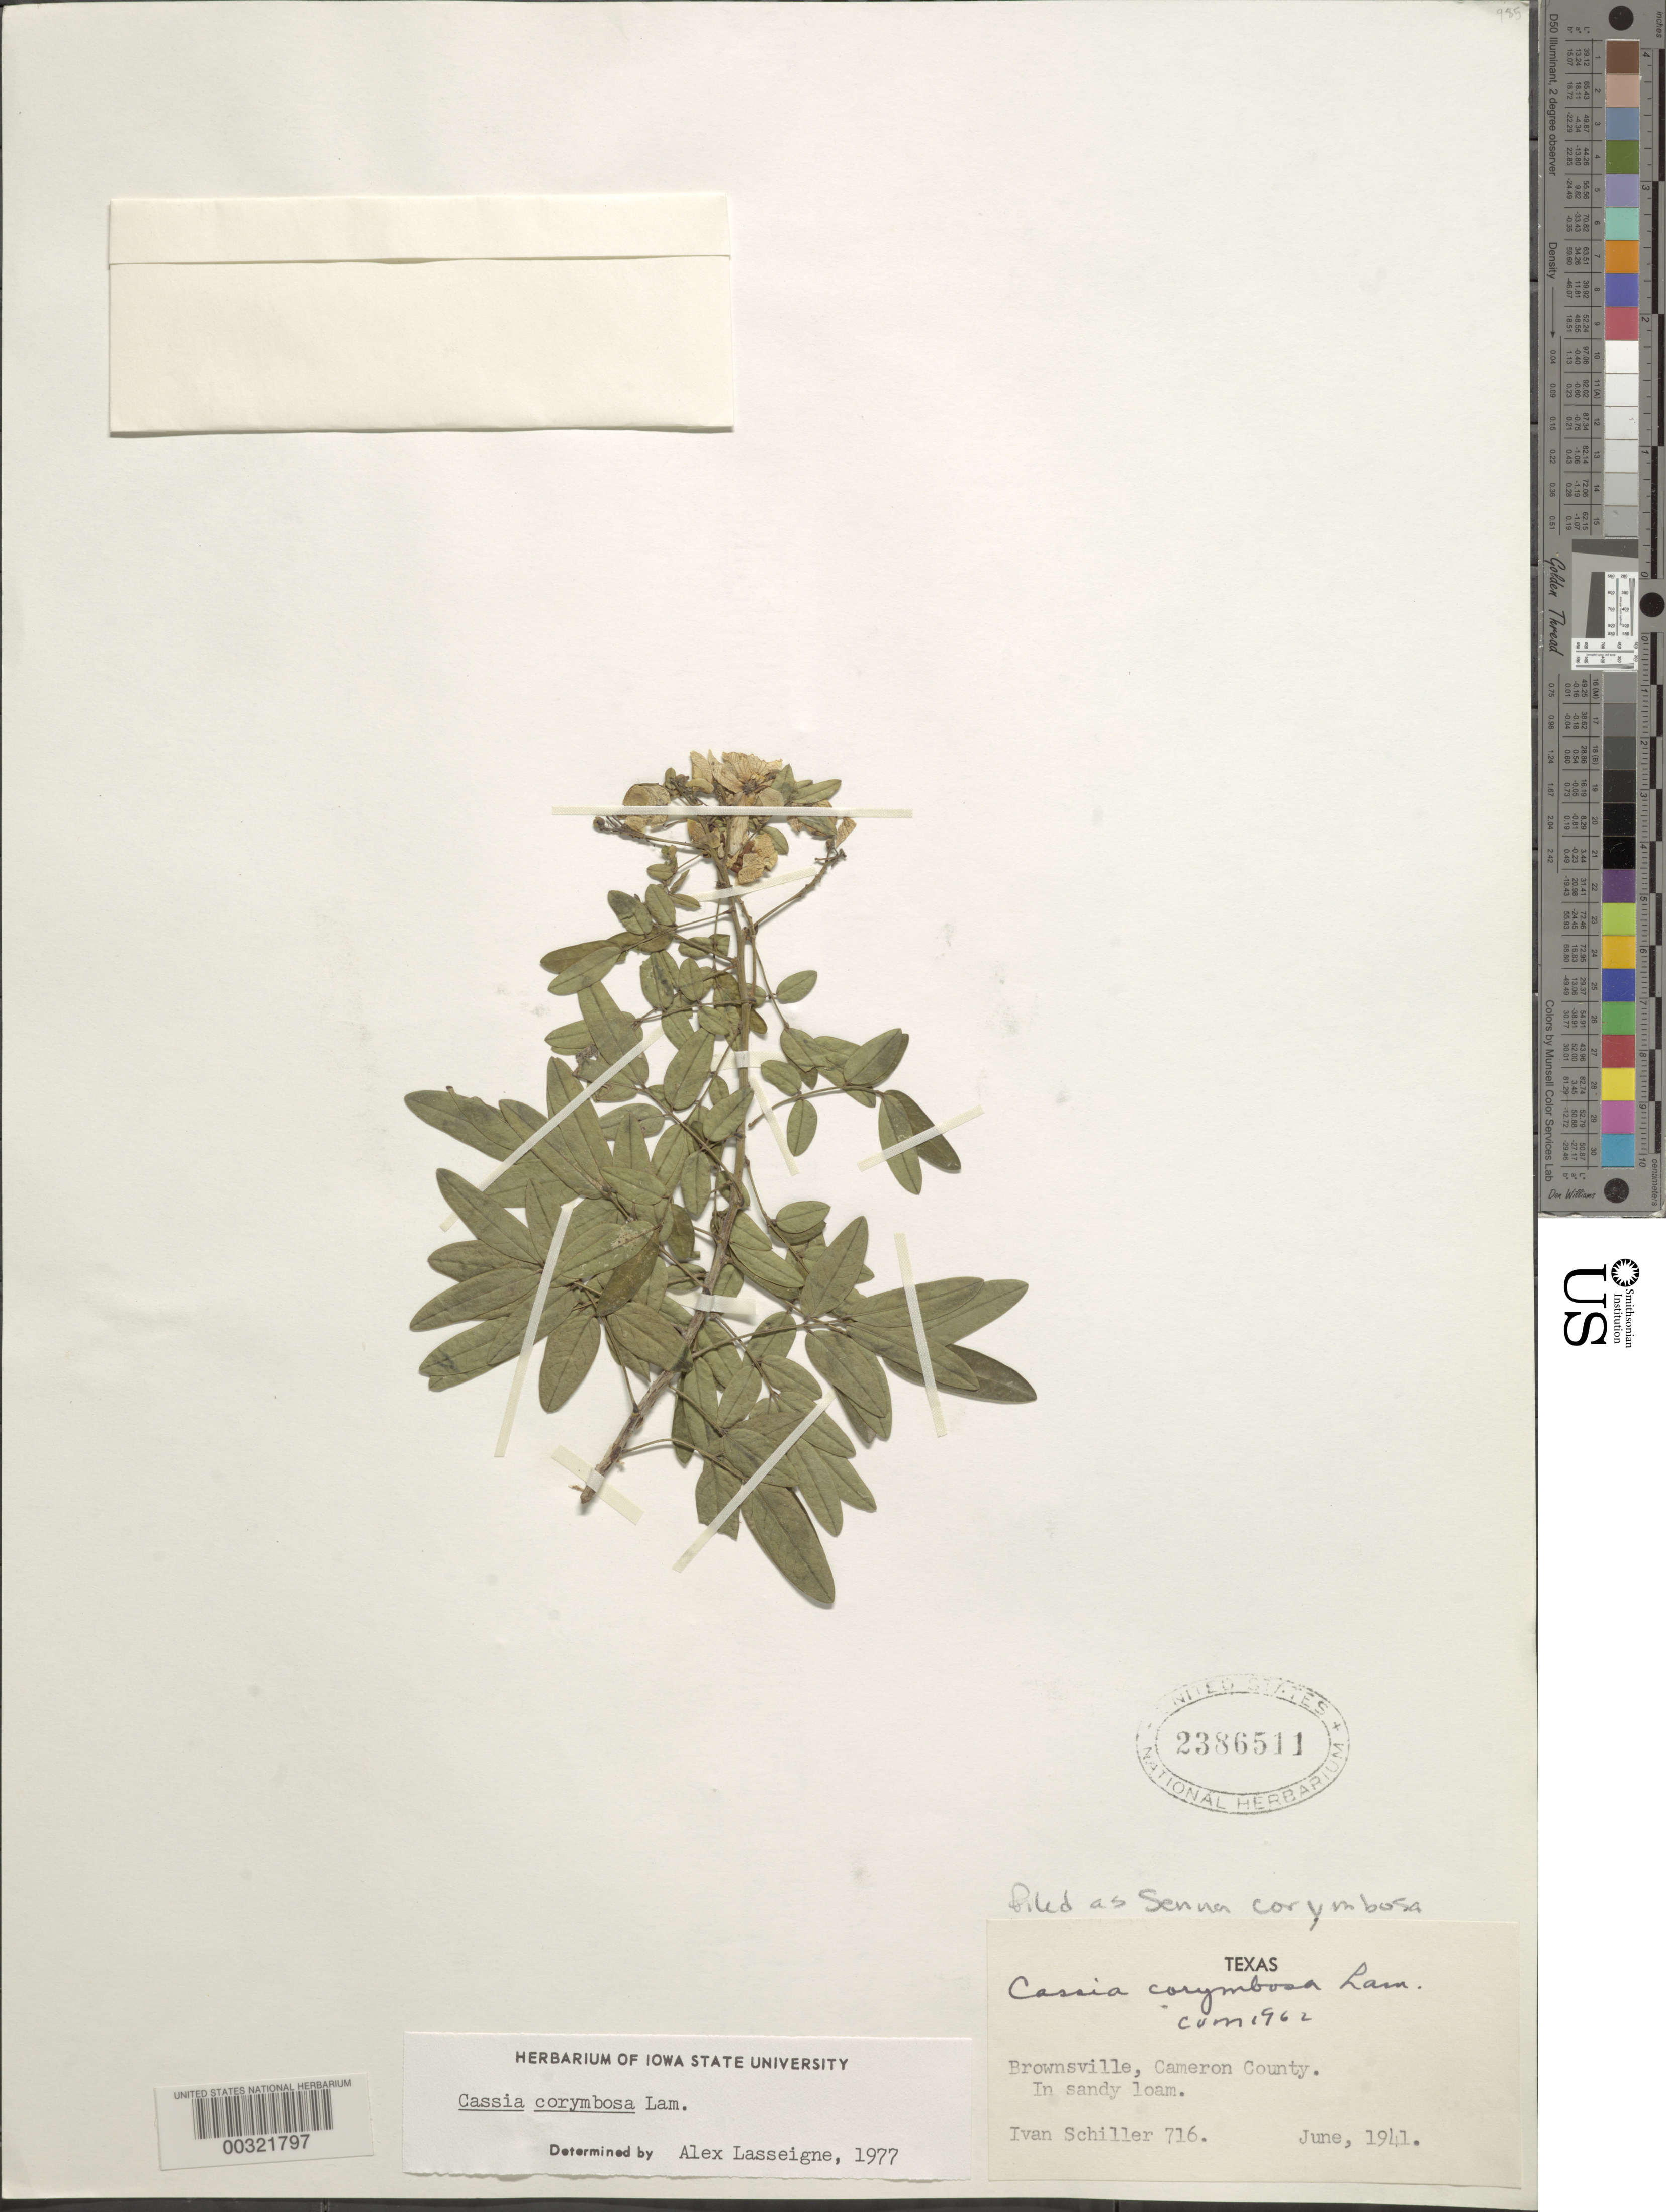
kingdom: Plantae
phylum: Tracheophyta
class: Magnoliopsida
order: Fabales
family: Fabaceae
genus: Senna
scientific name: Senna corymbosa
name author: (Lam.) H.S. Irwin & Barneby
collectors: I. Schiller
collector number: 716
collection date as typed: Jun 1941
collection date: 1941-06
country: United States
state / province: Texas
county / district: Cameron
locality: Brownsville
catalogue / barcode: US 2386511